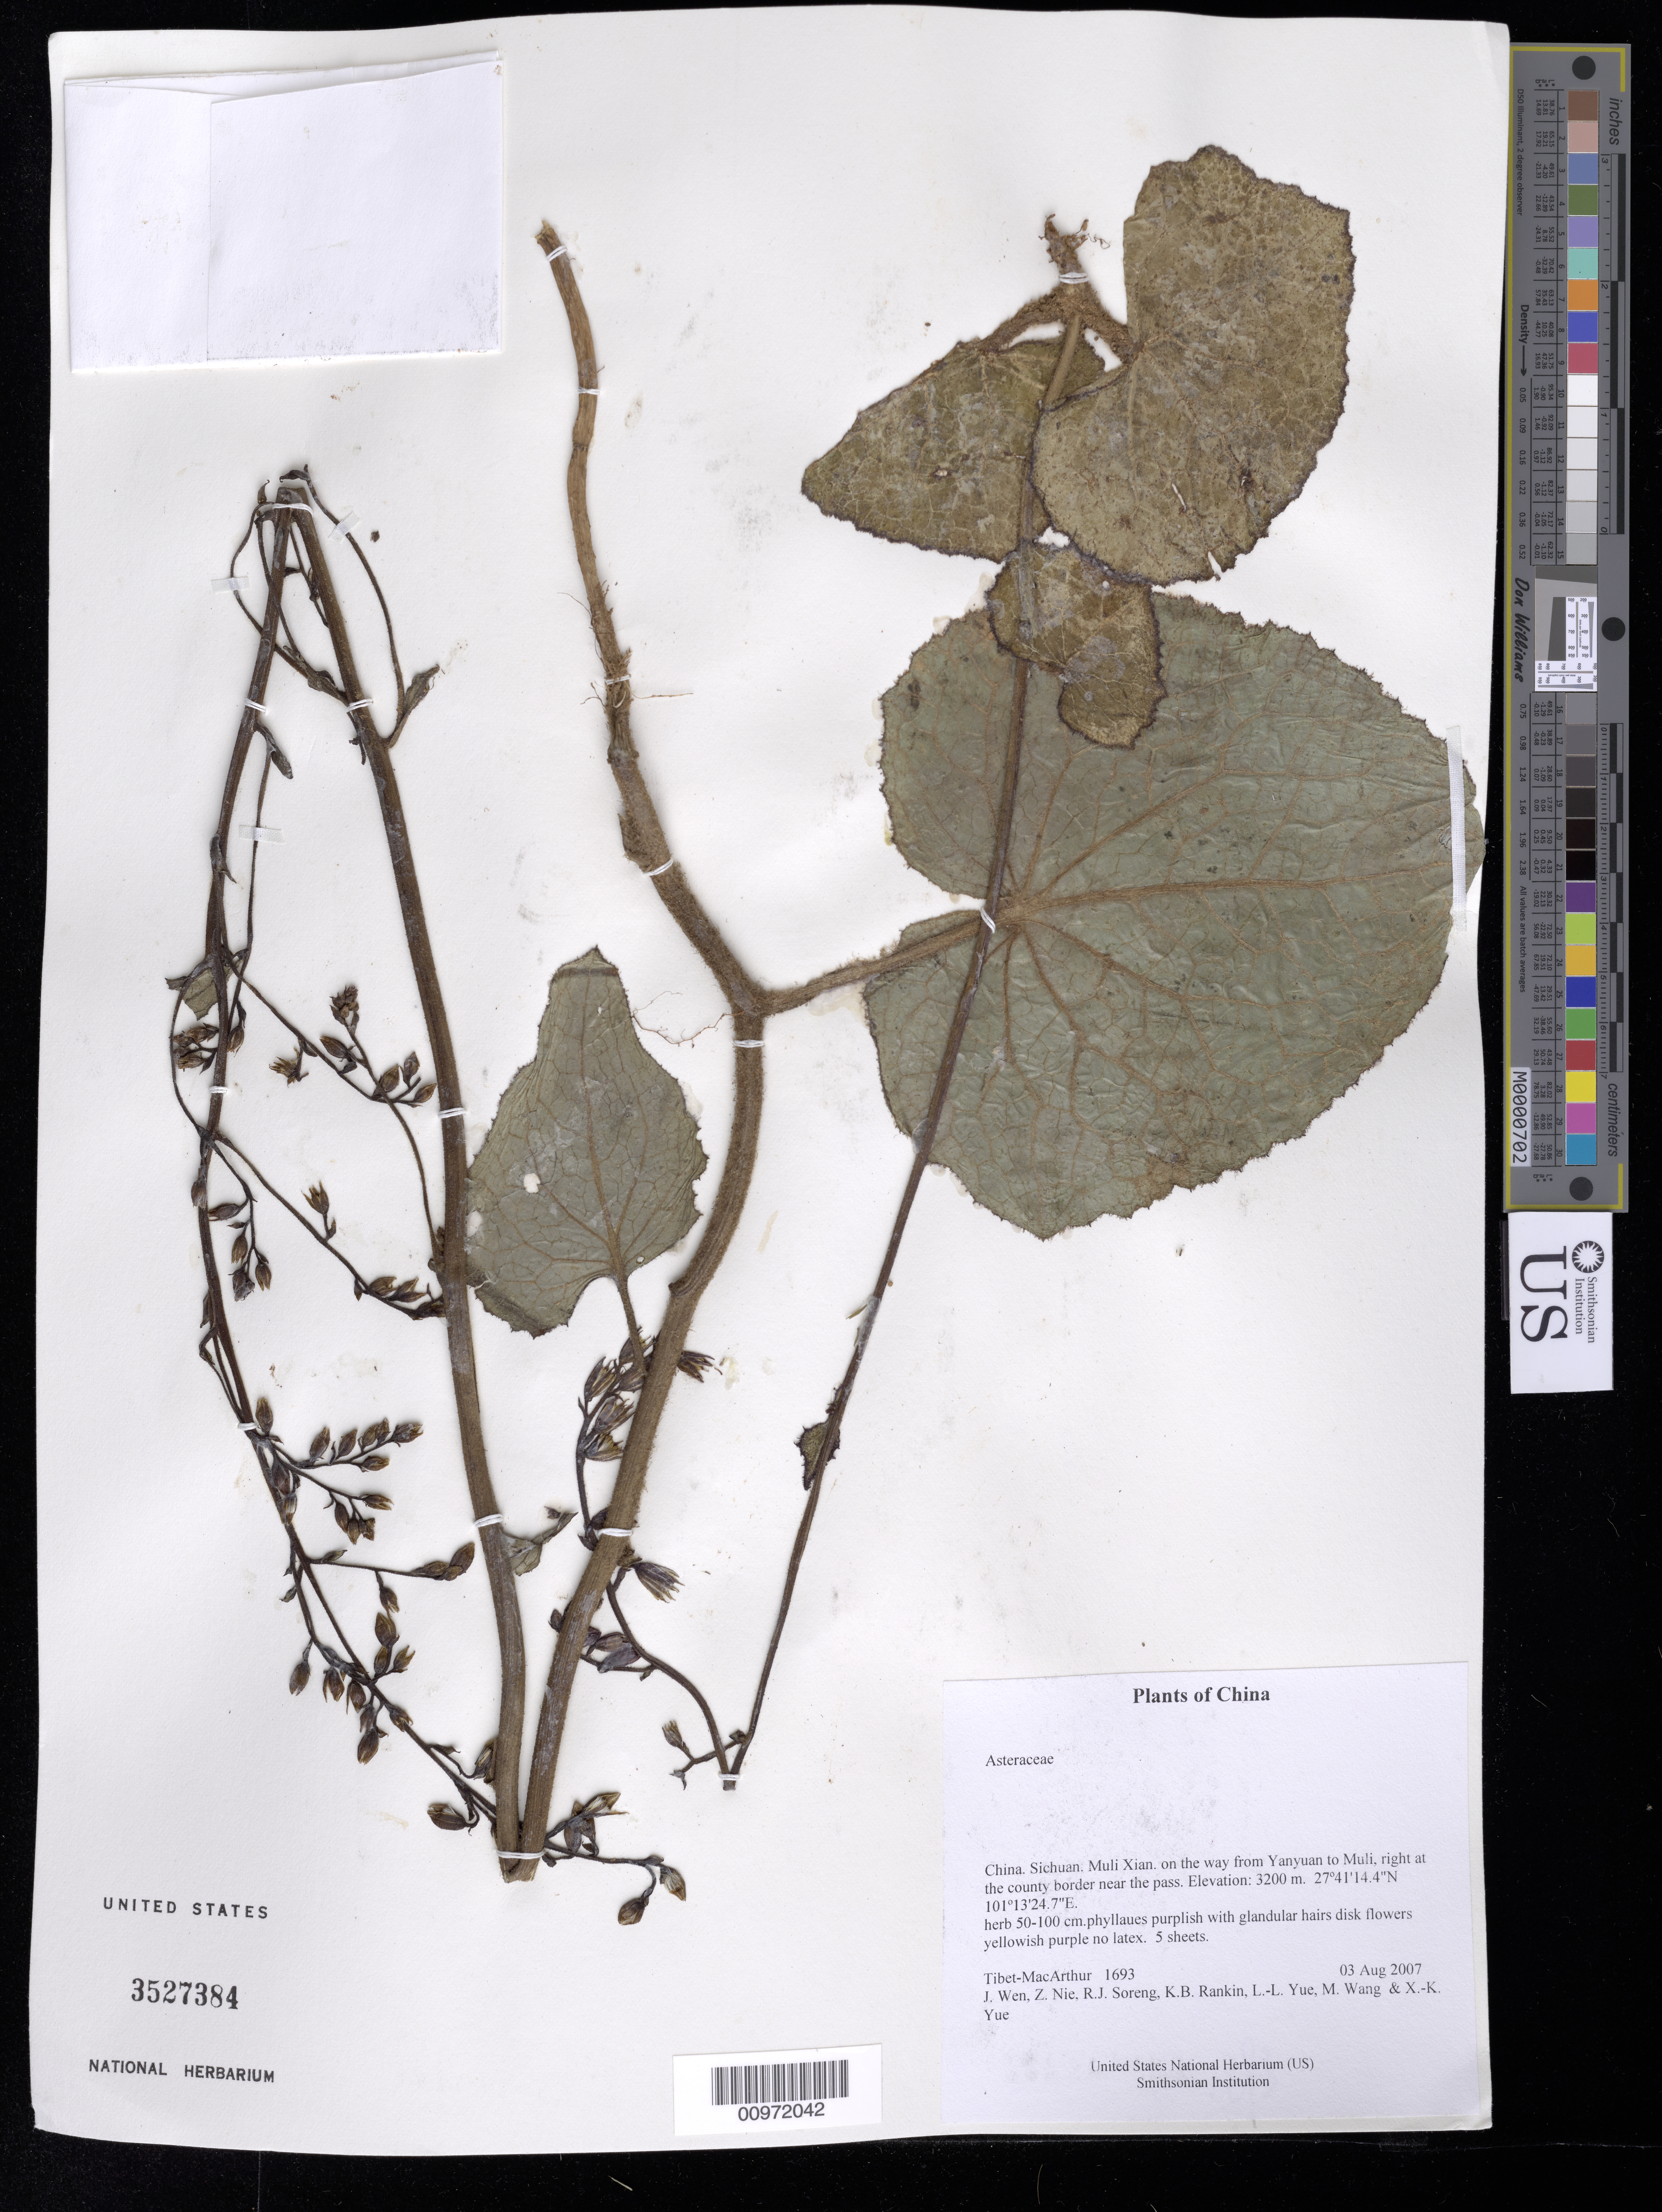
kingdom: Plantae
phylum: Tracheophyta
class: Magnoliopsida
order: Asterales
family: Asteraceae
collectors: Tibet-MacArthur, J. Wen, Z. Nie, R. J. Soreng, K. Rankin, L. Yue, M. Wang & X. Yue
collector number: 1693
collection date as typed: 03 Aug 2007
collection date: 2007-08-03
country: China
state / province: Sichuan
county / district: Muli Xian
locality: on the way from Yanyuan to Muli, right at the county border near the pass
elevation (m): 3200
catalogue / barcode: US 3527384